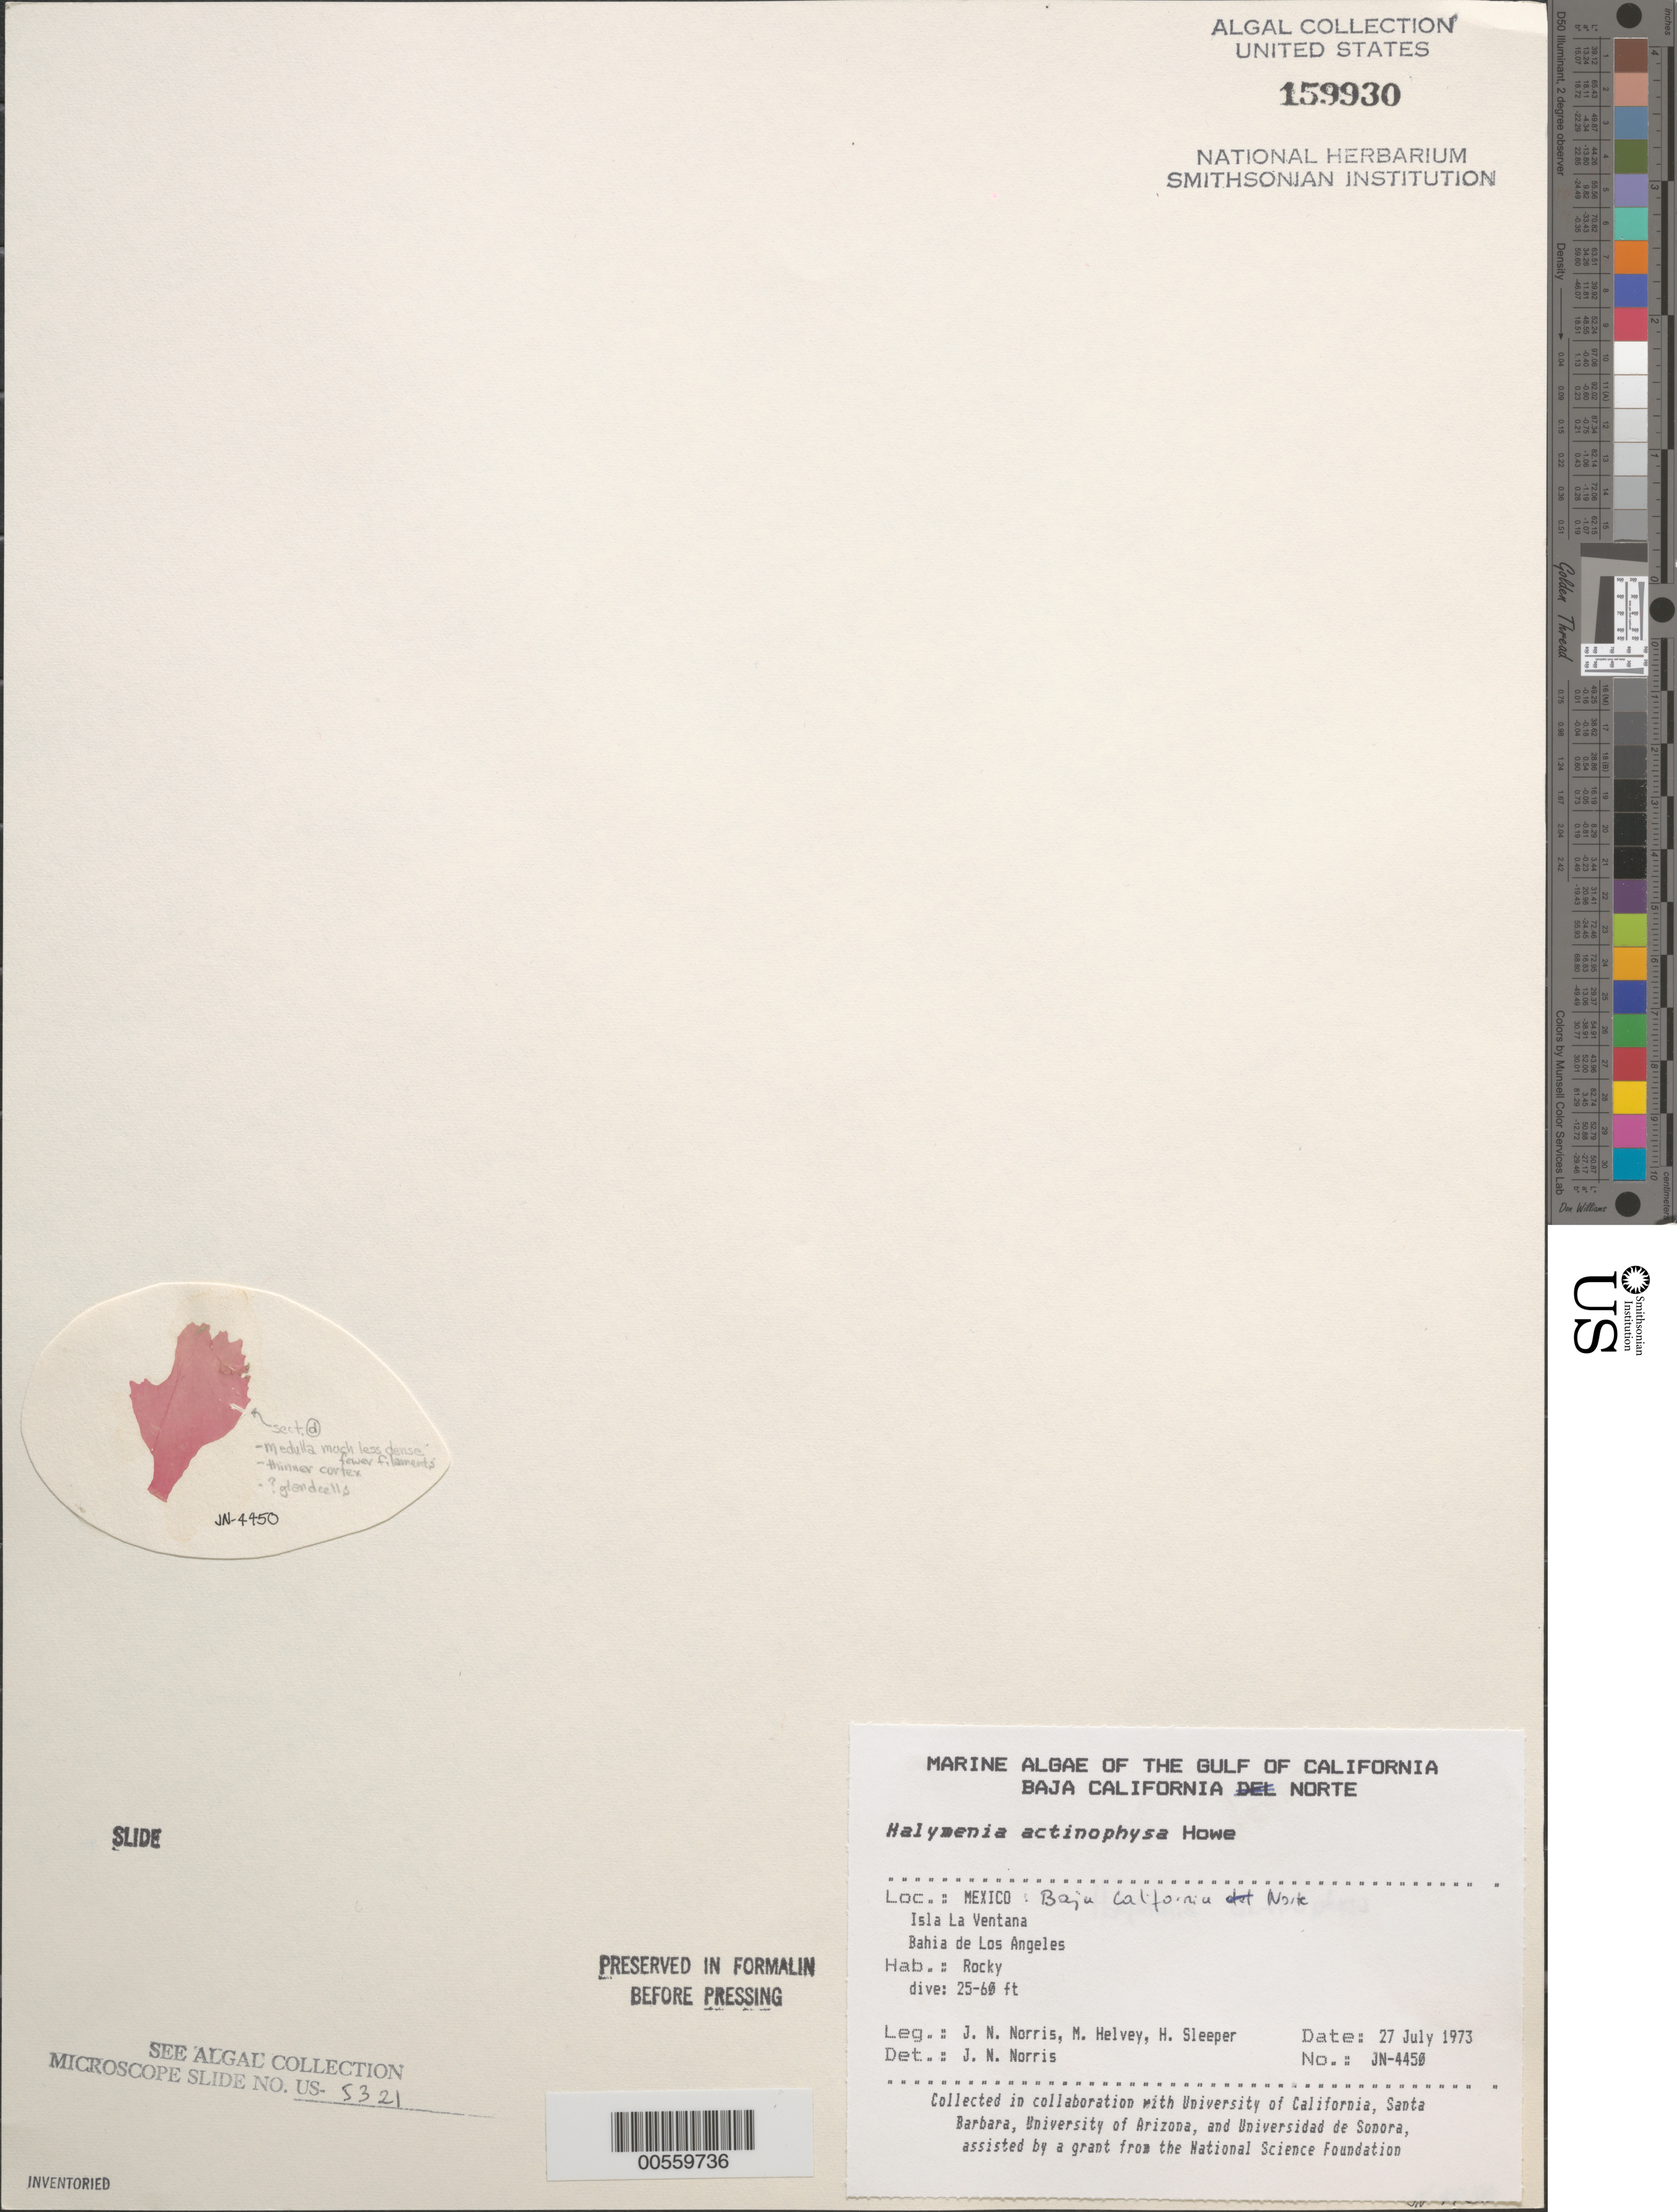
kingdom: Plantae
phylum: Rhodophyta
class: Florideophyceae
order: Halymeniales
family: Halymeniaceae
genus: Halymenia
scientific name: Halymenia actinophysa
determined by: Norris, James N.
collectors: J. N. Norris, M. Helvey & H. Sleeper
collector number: JN-4450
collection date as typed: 27 Jul 1973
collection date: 1973-07-27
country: Mexico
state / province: Baja California Norte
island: Isla la Ventana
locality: Bahia de Los Angeles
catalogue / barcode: US 159930